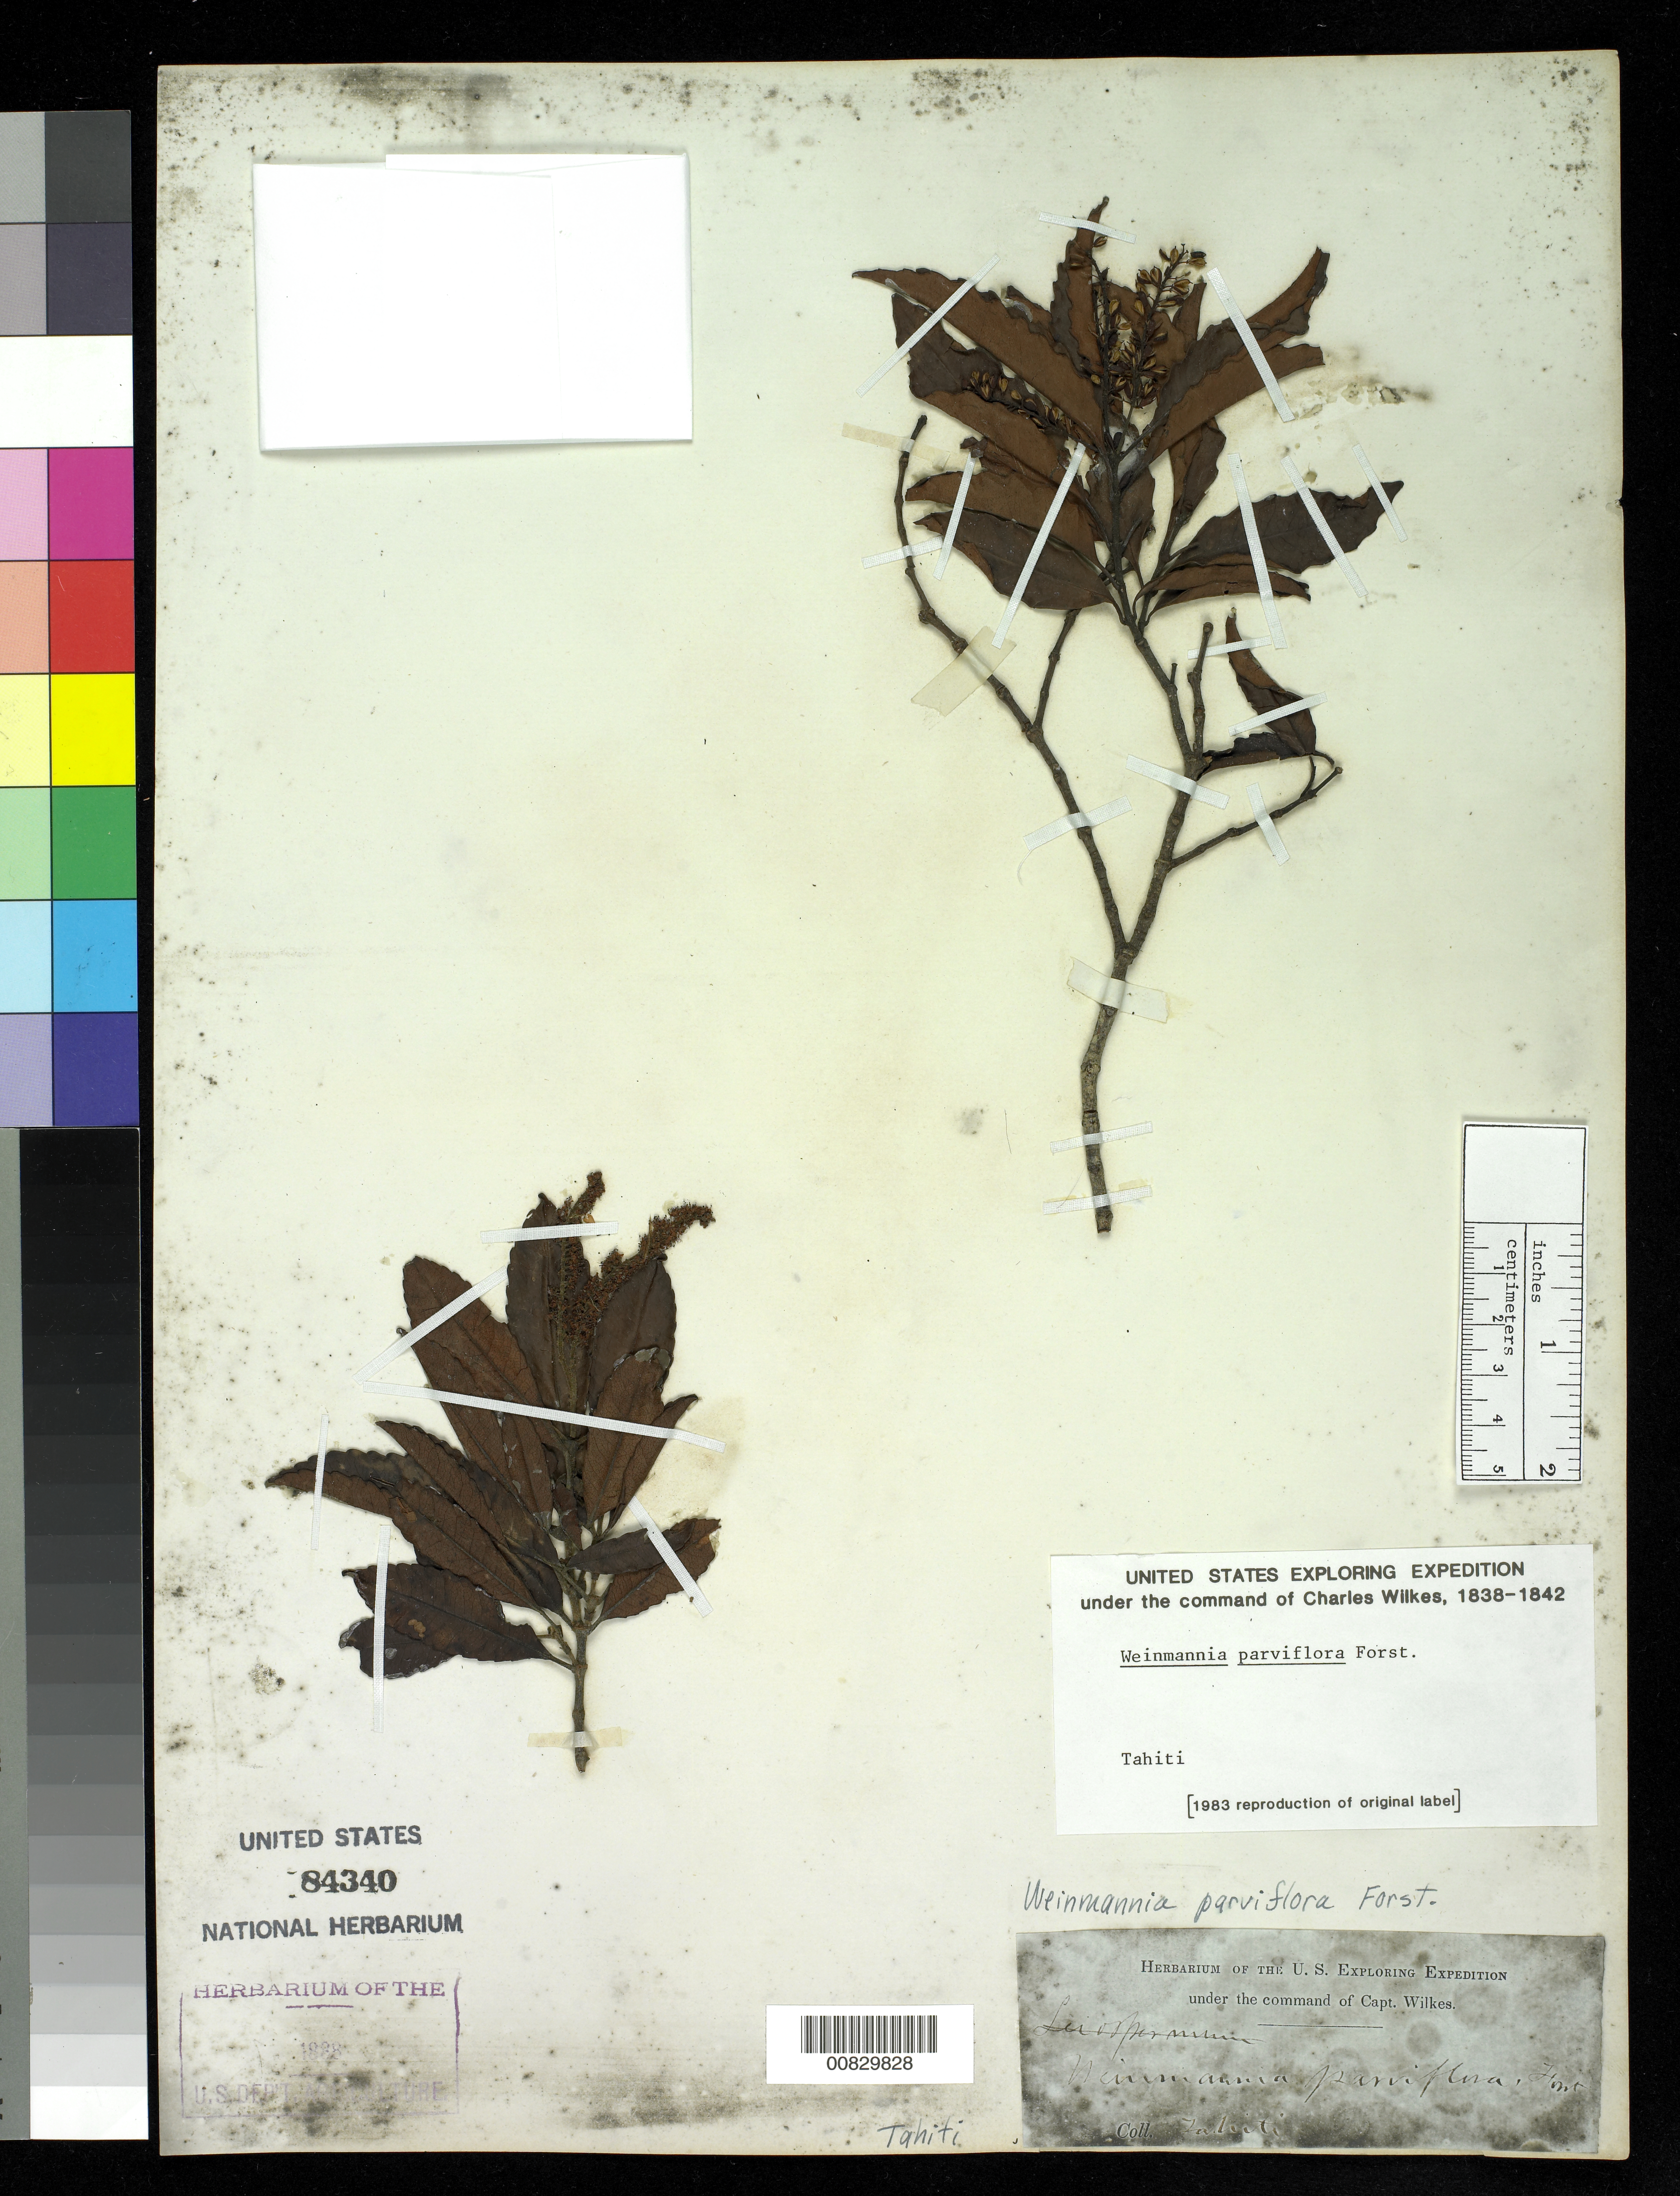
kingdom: Plantae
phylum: Tracheophyta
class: Magnoliopsida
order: Oxalidales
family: Cunoniaceae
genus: Pterophylla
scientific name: Pterophylla parviflora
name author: (G. Forst.) Pillon & H.C. Hopkins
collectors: Wilkes Explor. Exped.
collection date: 1838/1842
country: French Polynesia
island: Tahiti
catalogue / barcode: US 84340